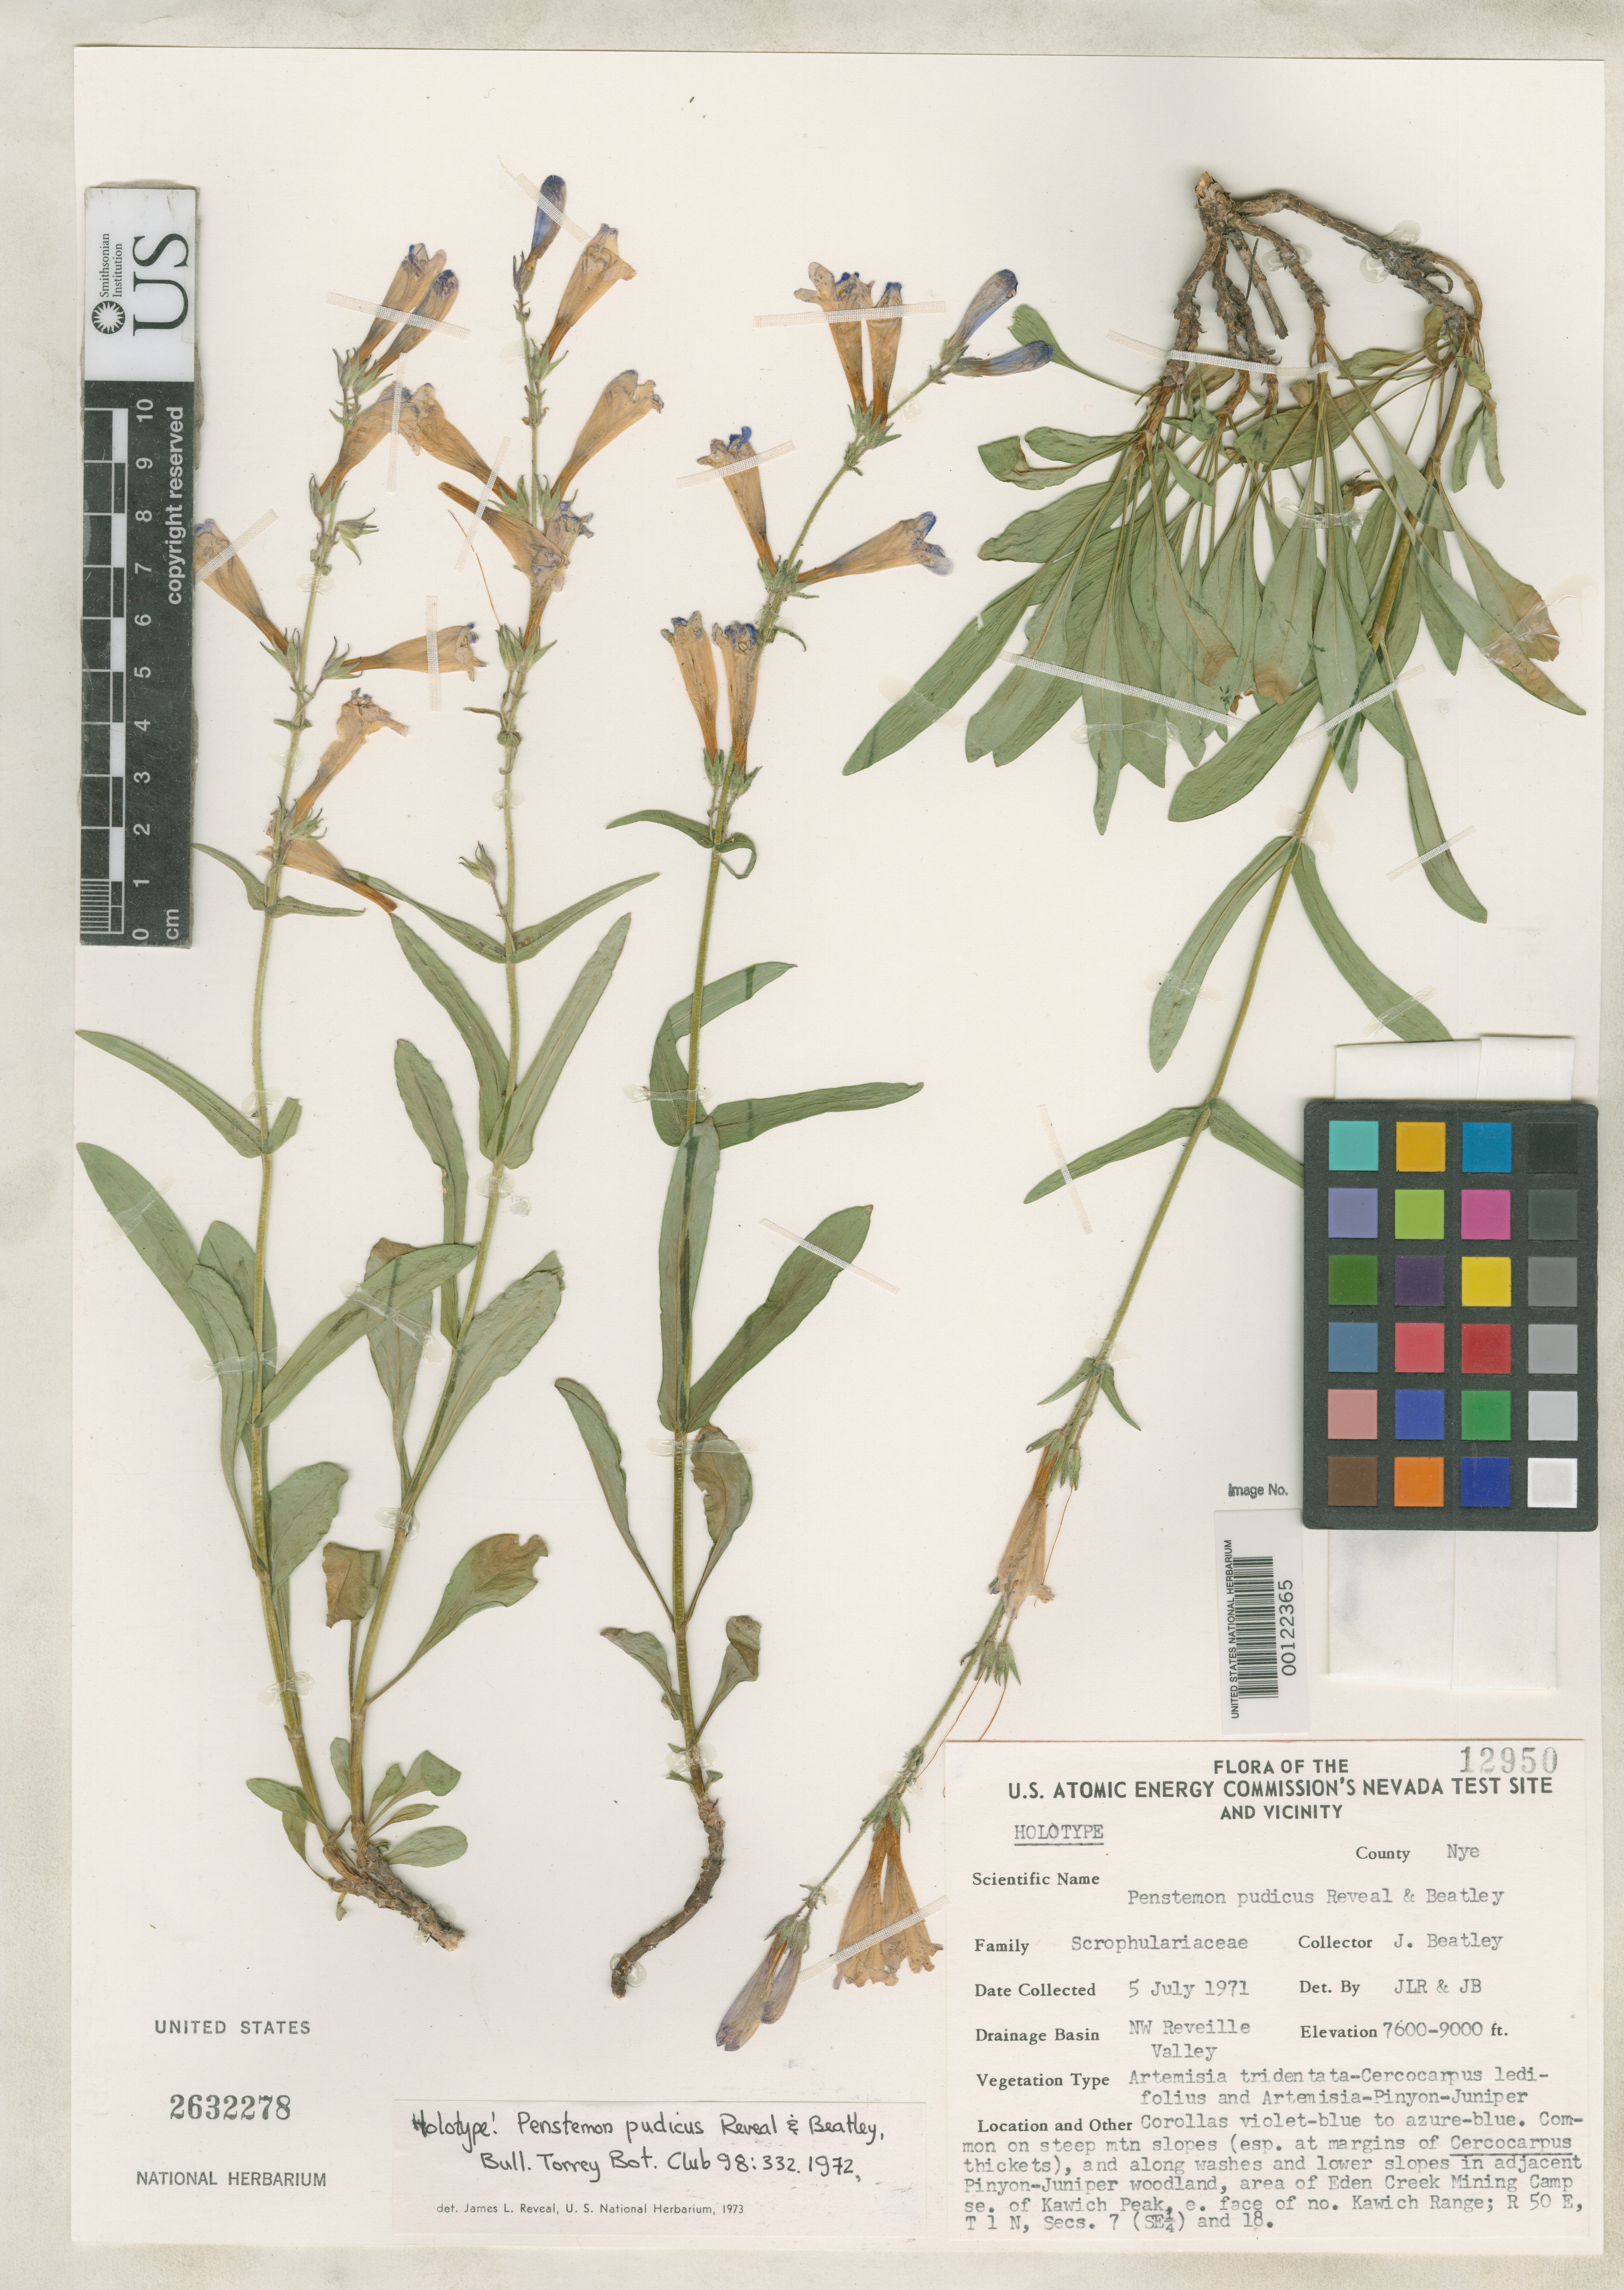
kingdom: Plantae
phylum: Tracheophyta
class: Magnoliopsida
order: Lamiales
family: Plantaginaceae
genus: Penstemon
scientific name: Penstemon pudicus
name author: Reveal & Beatley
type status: Holotype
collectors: J. C. Beatley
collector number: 12950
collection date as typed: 05 Jul 1971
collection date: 1971-07-05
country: United States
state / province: Nevada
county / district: Nye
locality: Eden Creek mining camp southeast of Kawich Peak.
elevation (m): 2316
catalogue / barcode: US 2632278